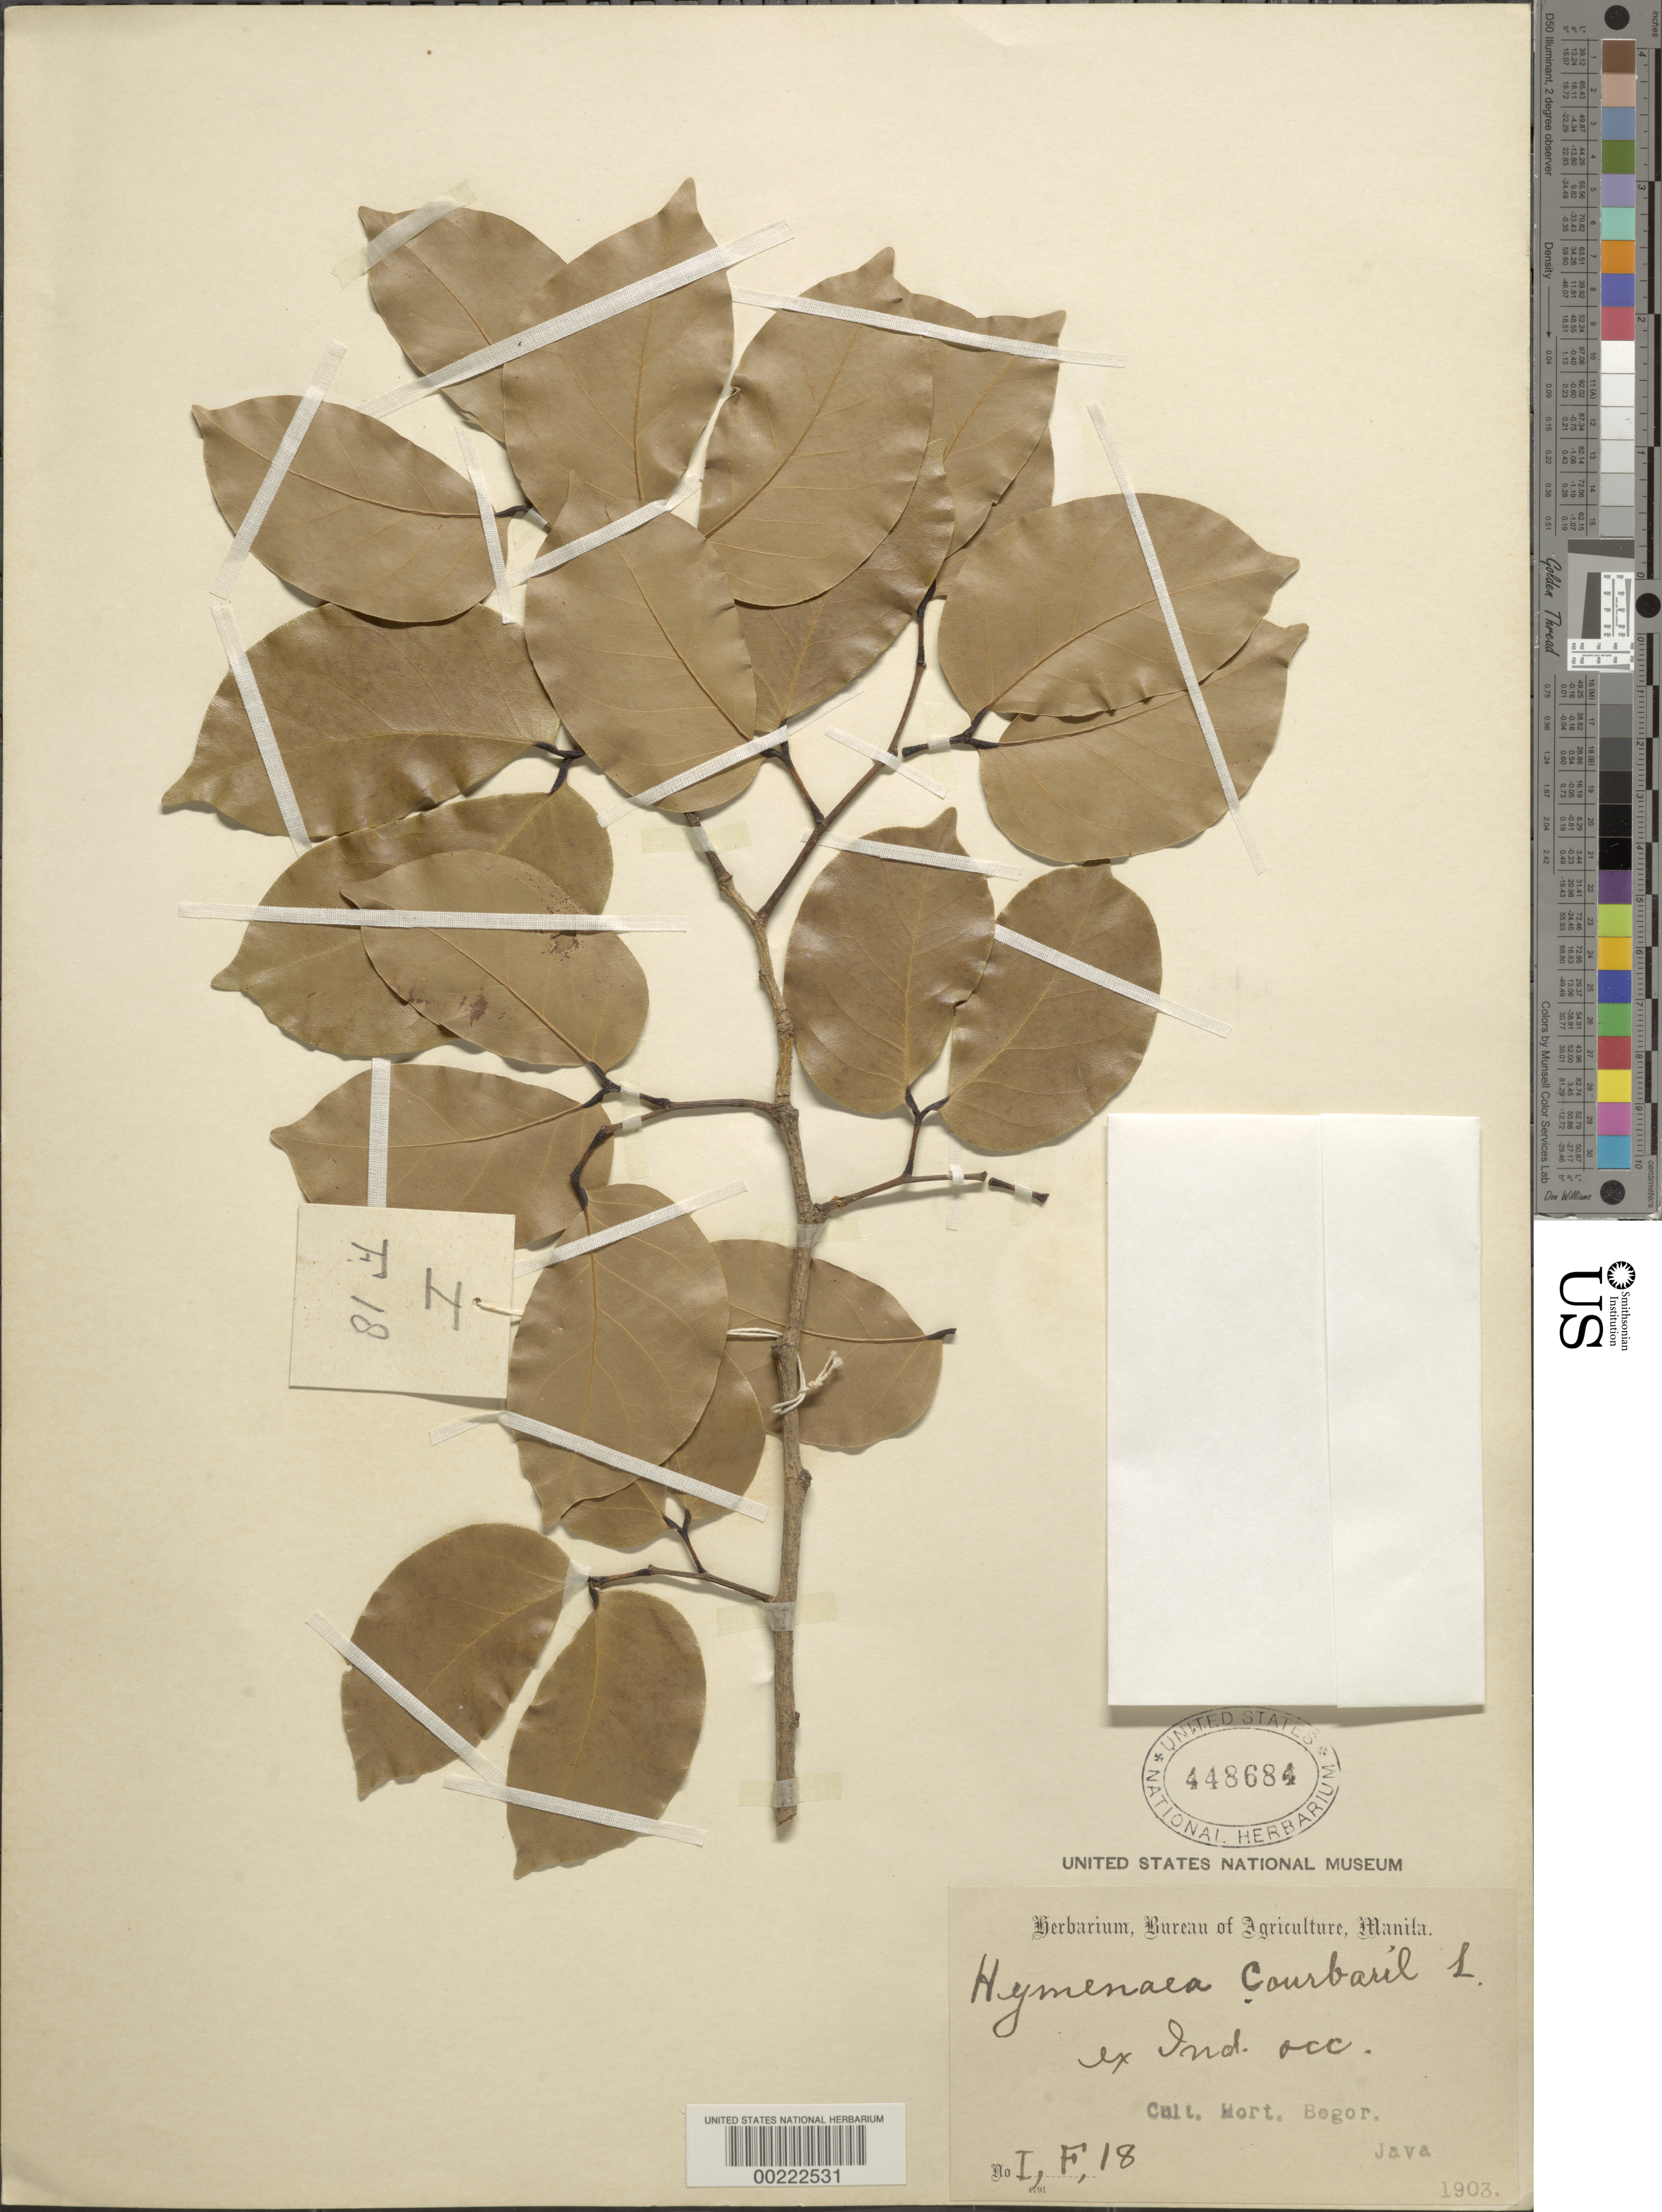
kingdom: Plantae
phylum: Tracheophyta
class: Magnoliopsida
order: Fabales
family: Fabaceae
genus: Hymenaea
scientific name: Hymenaea courbaril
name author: L.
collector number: I,f,18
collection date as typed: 1903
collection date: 1903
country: United States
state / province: Massachusetts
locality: Arnold Arboretum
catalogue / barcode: US 448684